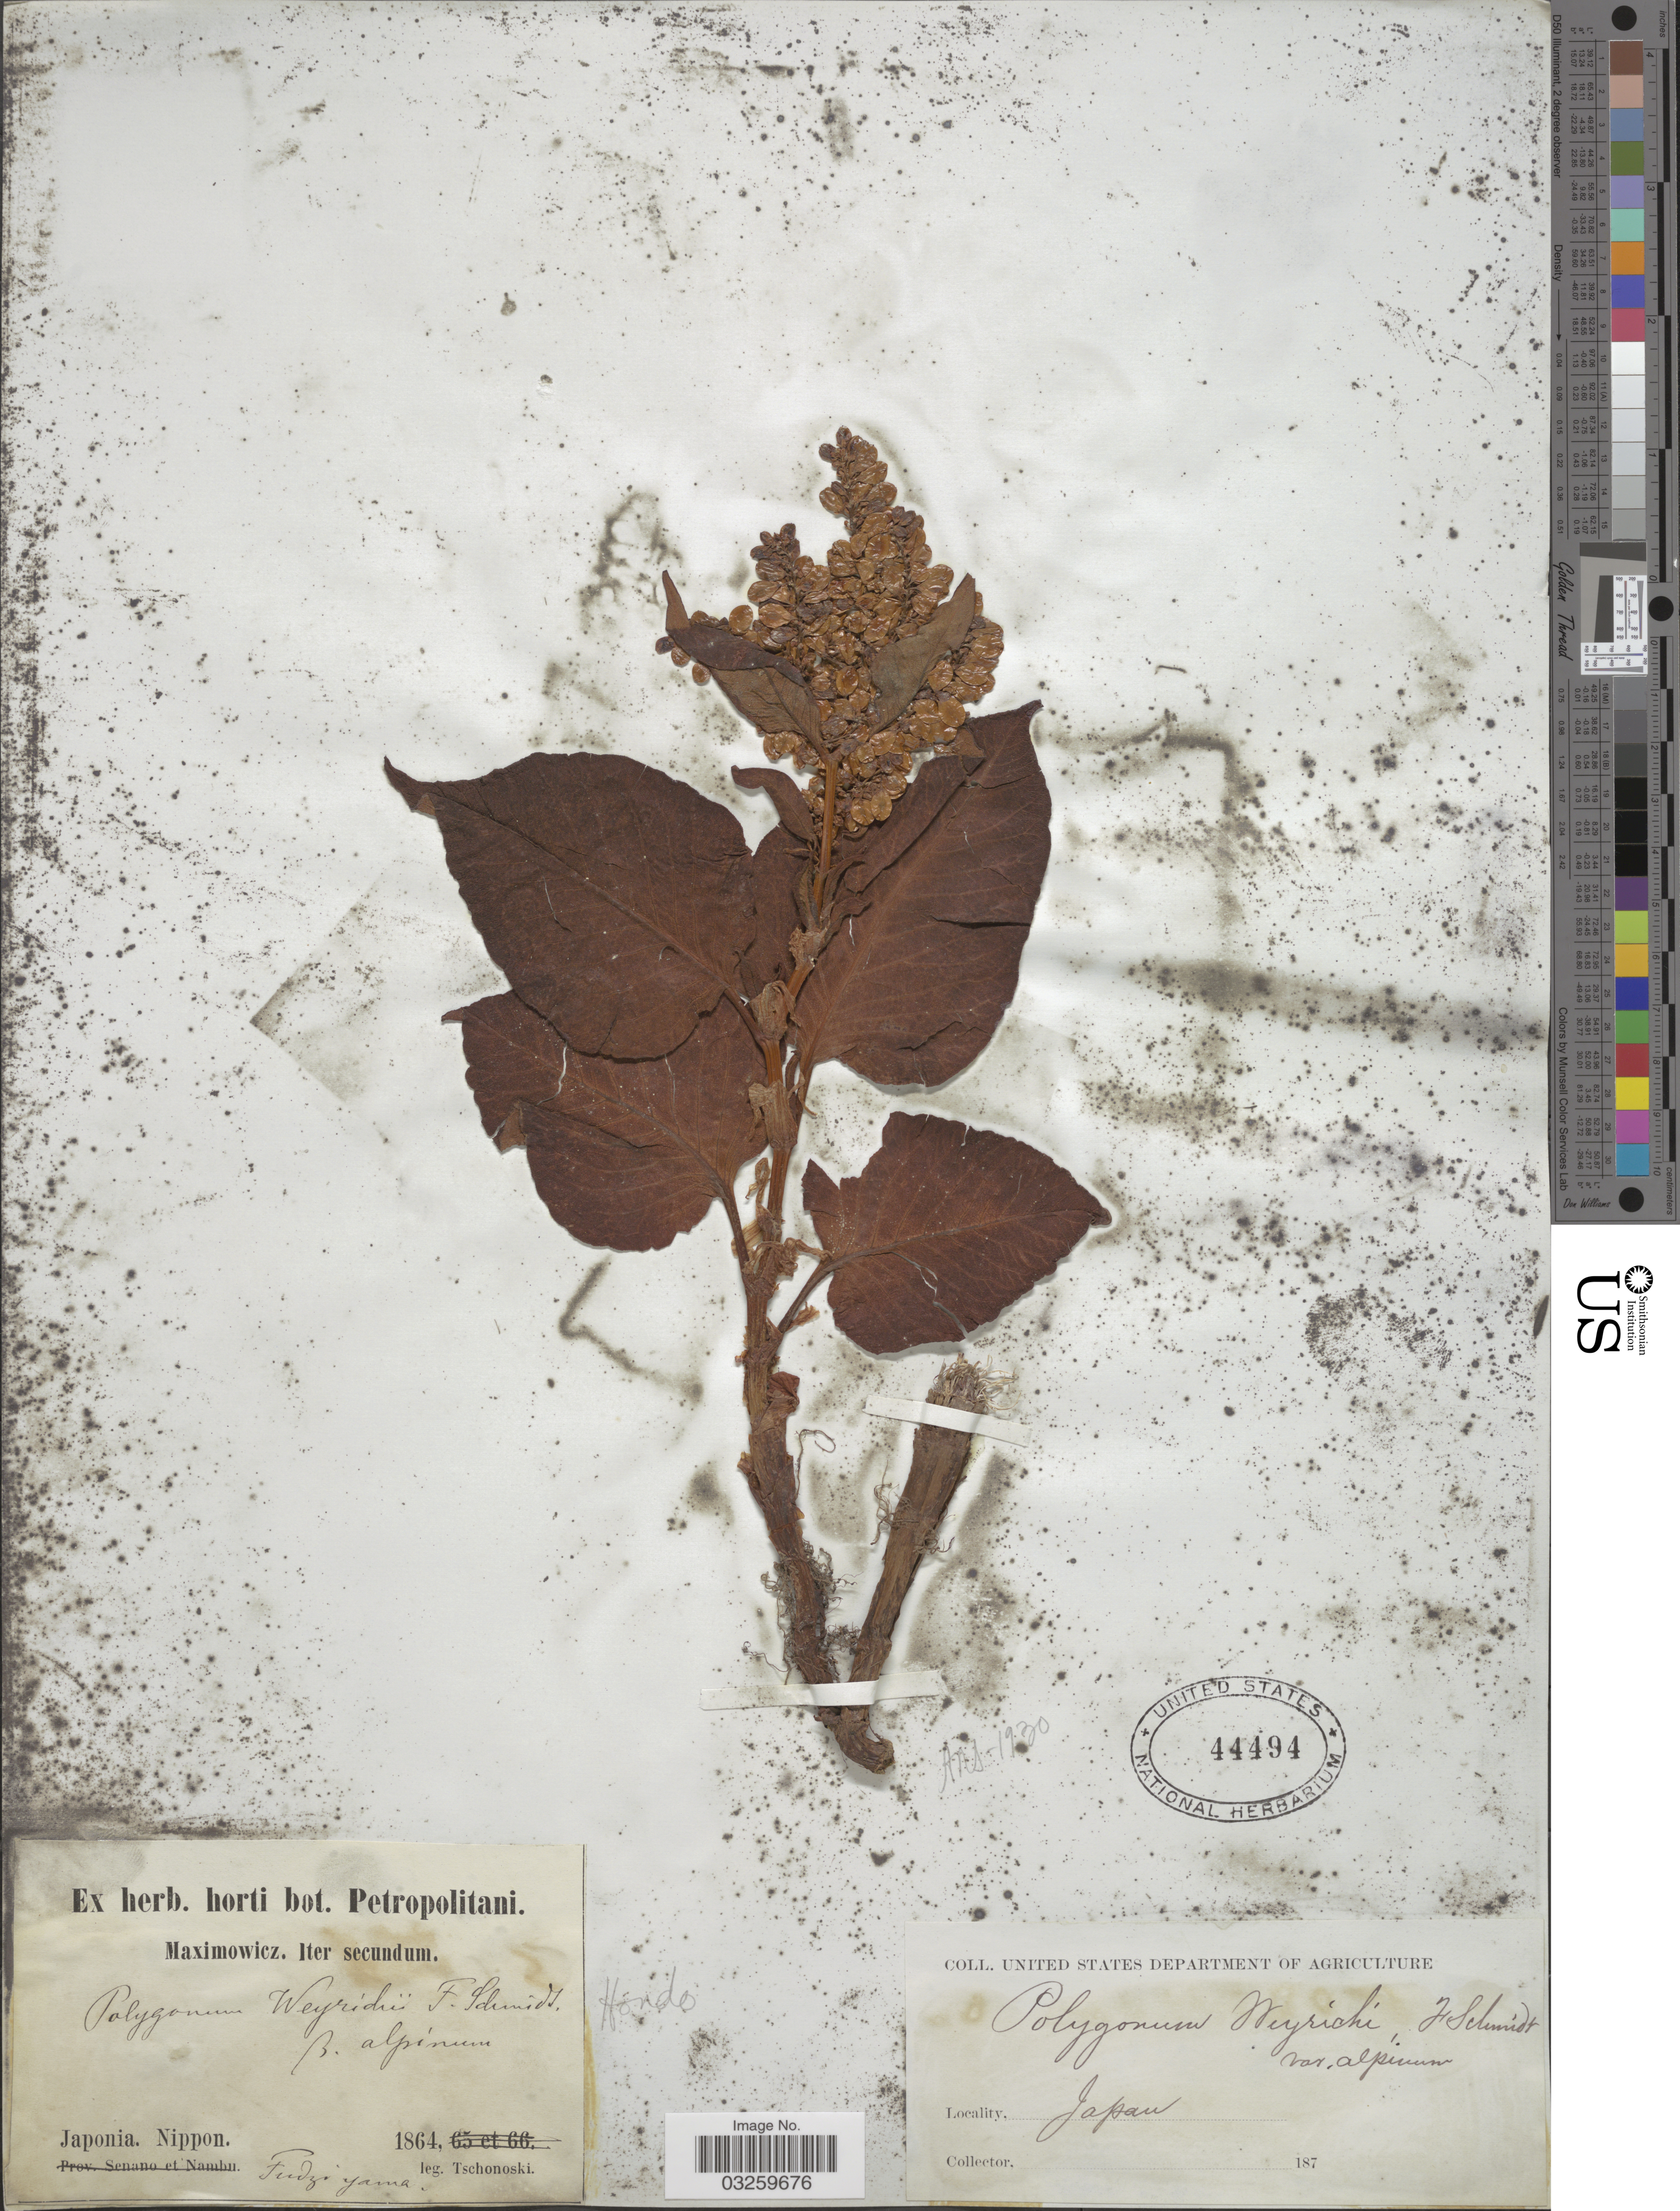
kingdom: Plantae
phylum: Tracheophyta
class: Magnoliopsida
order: Caryophyllales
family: Polygonaceae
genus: Koenigia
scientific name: Koenigia weyrichii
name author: (F. Schmidt) T.M. Schust. & Reveal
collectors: -. Tschonoski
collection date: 1864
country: Japan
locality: Japonia. Nippon. Fudzi yama.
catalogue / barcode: US 44494